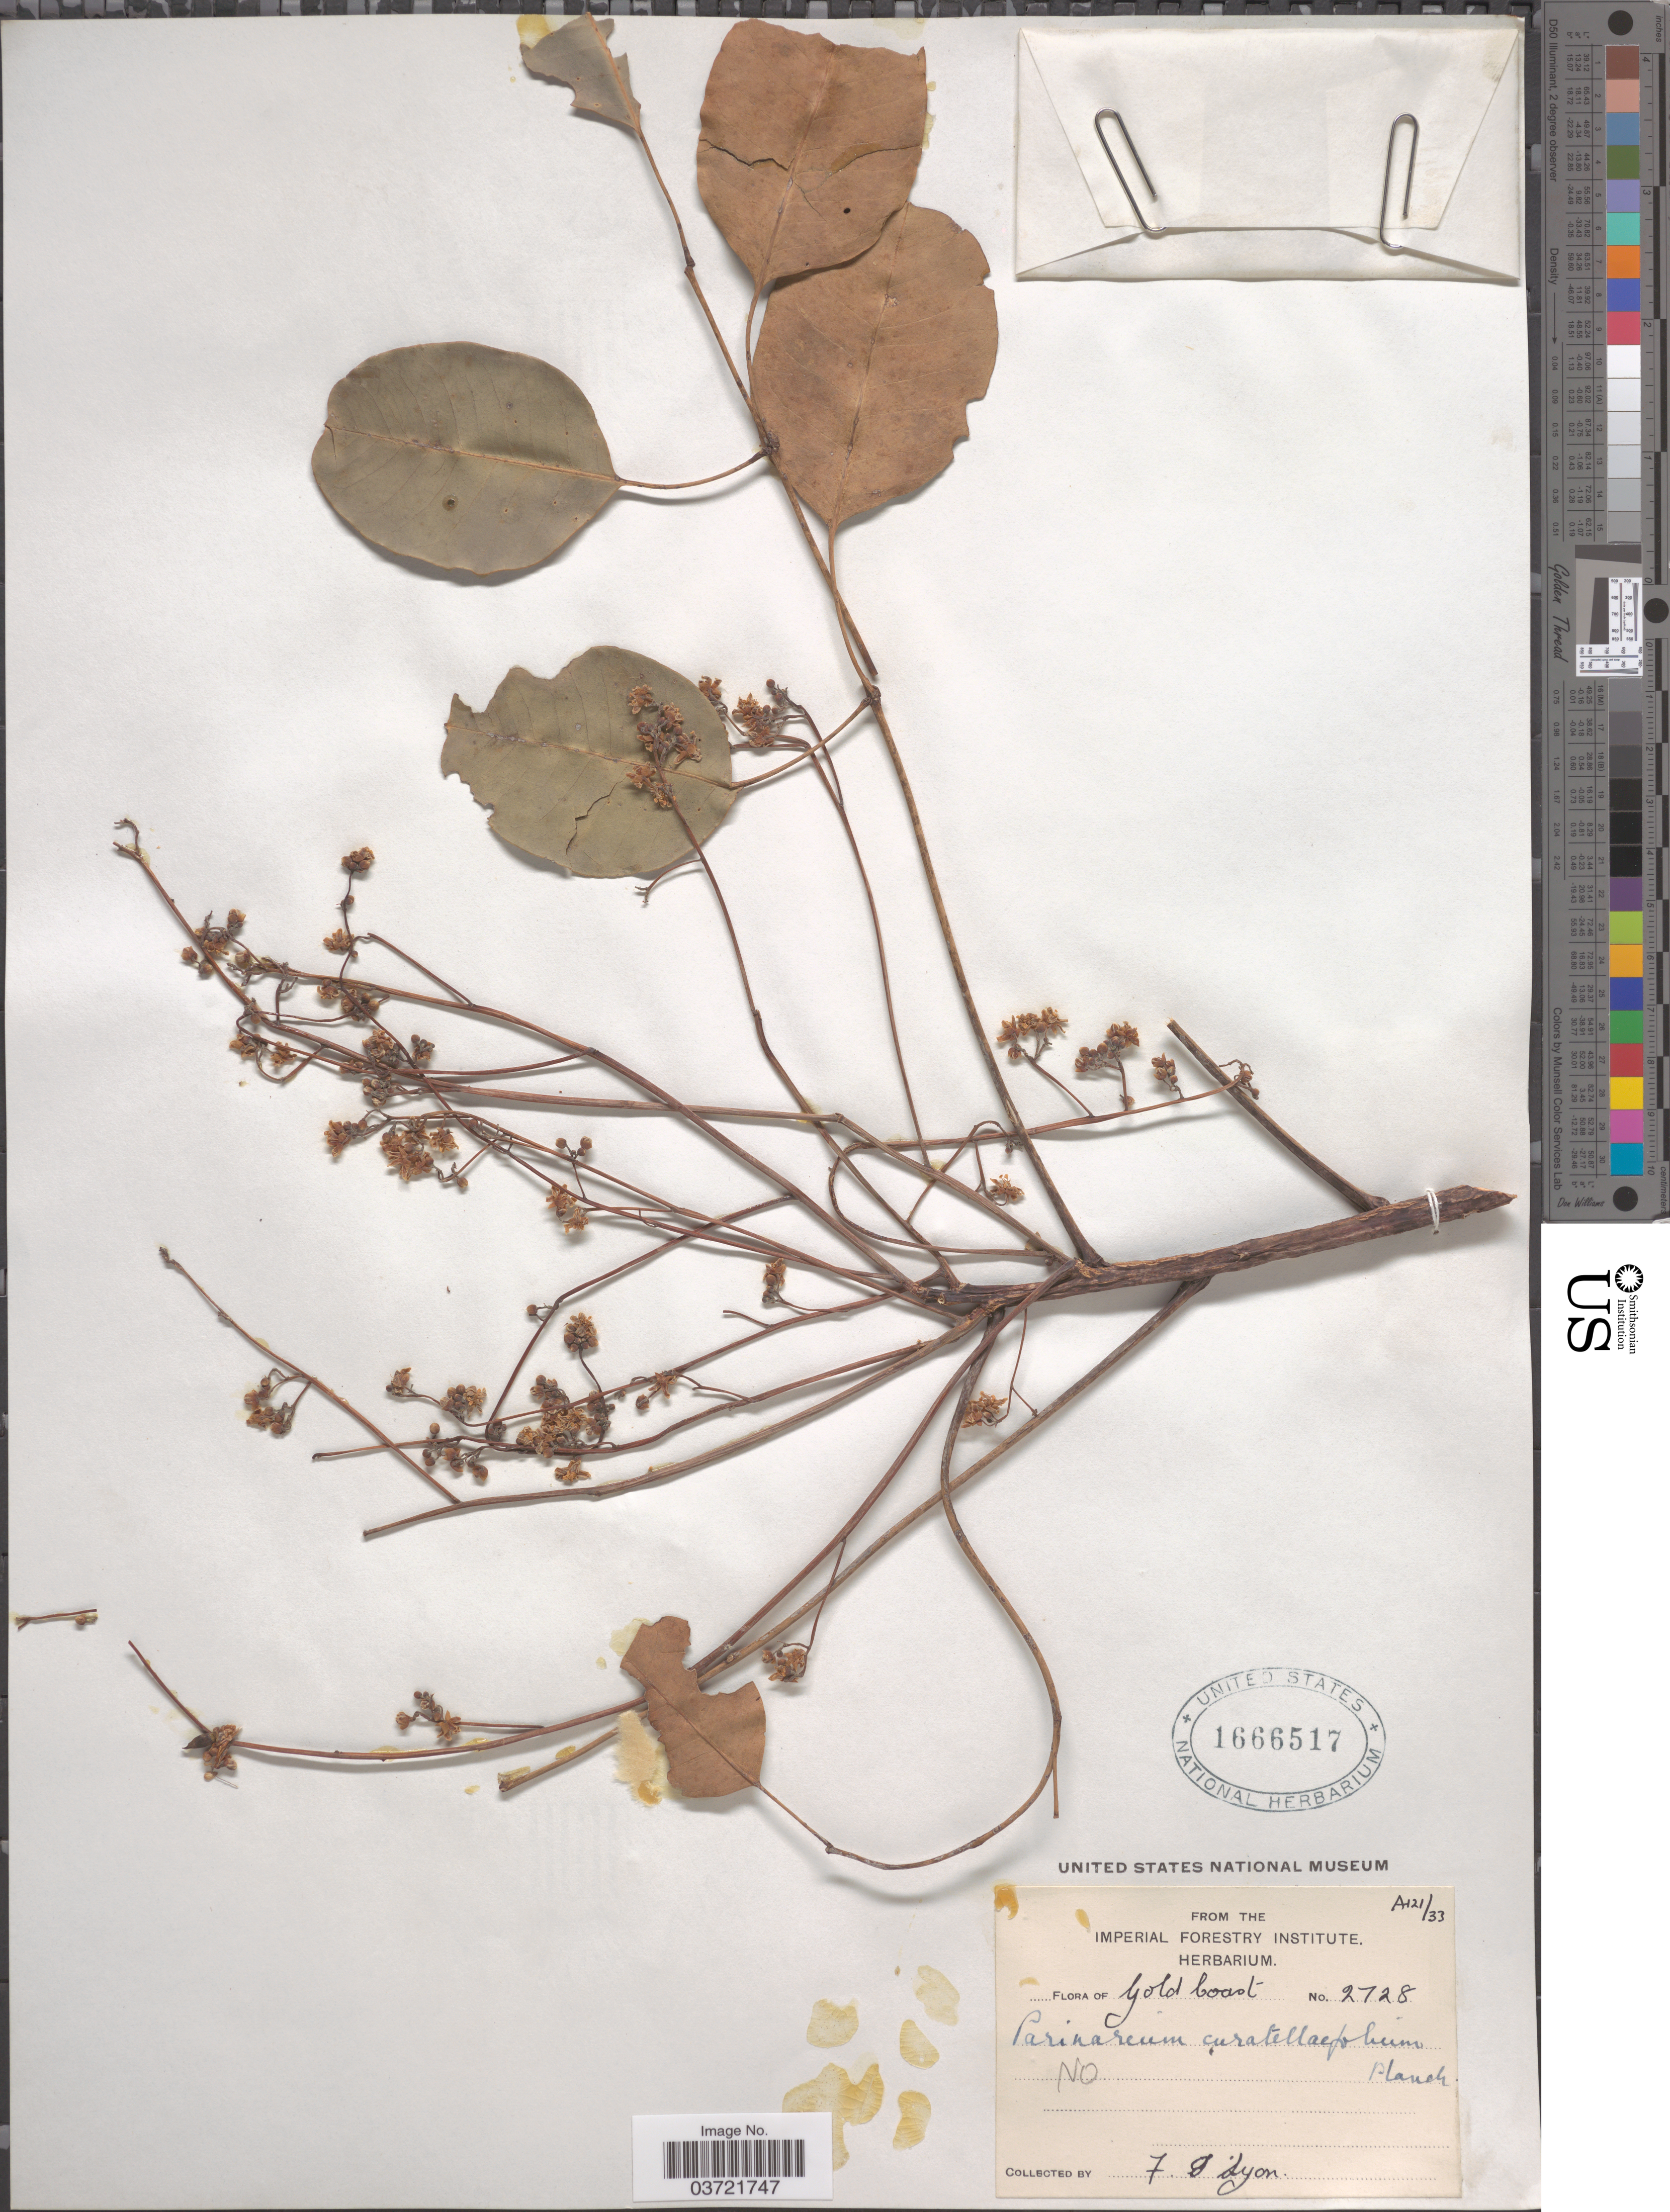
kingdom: Plantae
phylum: Tracheophyta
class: Magnoliopsida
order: Malpighiales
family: Chrysobalanaceae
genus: Parinari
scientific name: Parinari curatellifolia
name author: Planch. ex Benth.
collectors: F. Lyon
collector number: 2728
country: Ghana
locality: Gold Coast.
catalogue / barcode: US 1666517